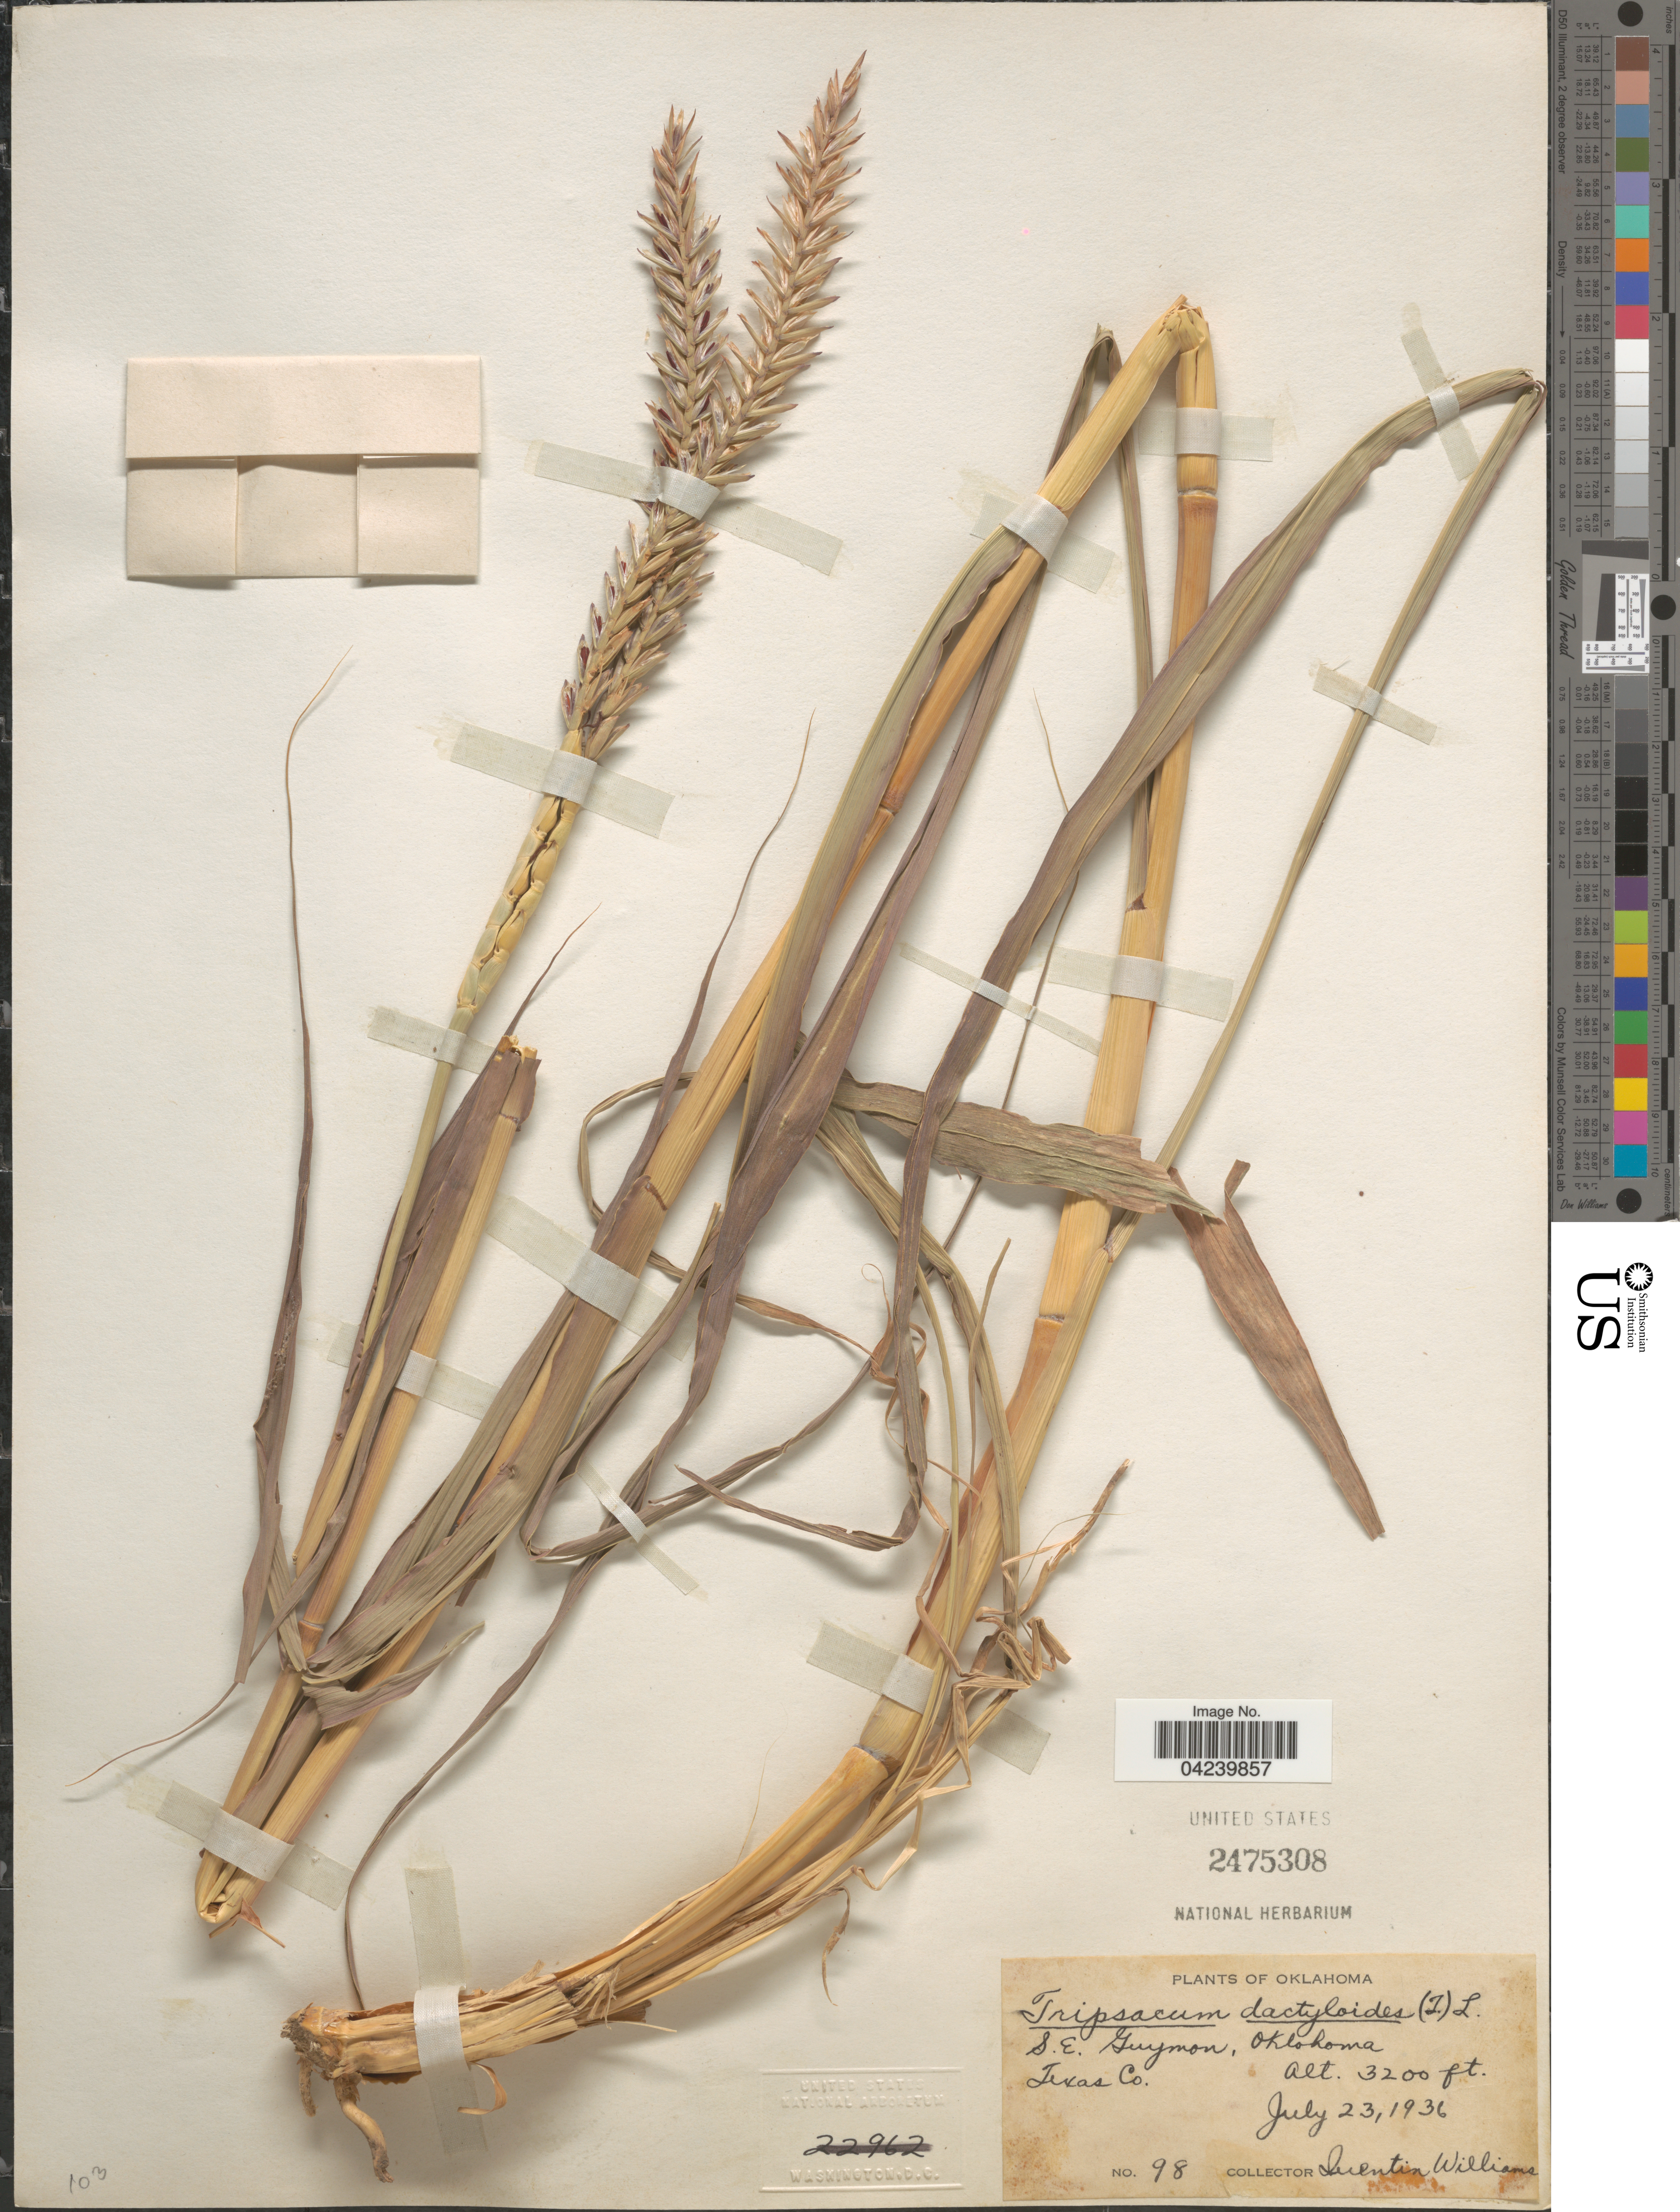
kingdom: Plantae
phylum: Tracheophyta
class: Liliopsida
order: Poales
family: Poaceae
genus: Tripsacum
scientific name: Tripsacum dactyloides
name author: (L.) L.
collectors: Q. Williams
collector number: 98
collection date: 1936-07-23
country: United States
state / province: Oklahoma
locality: S.E. Guymon, Oklahoma. Texas Co.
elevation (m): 975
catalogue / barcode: US 2475308